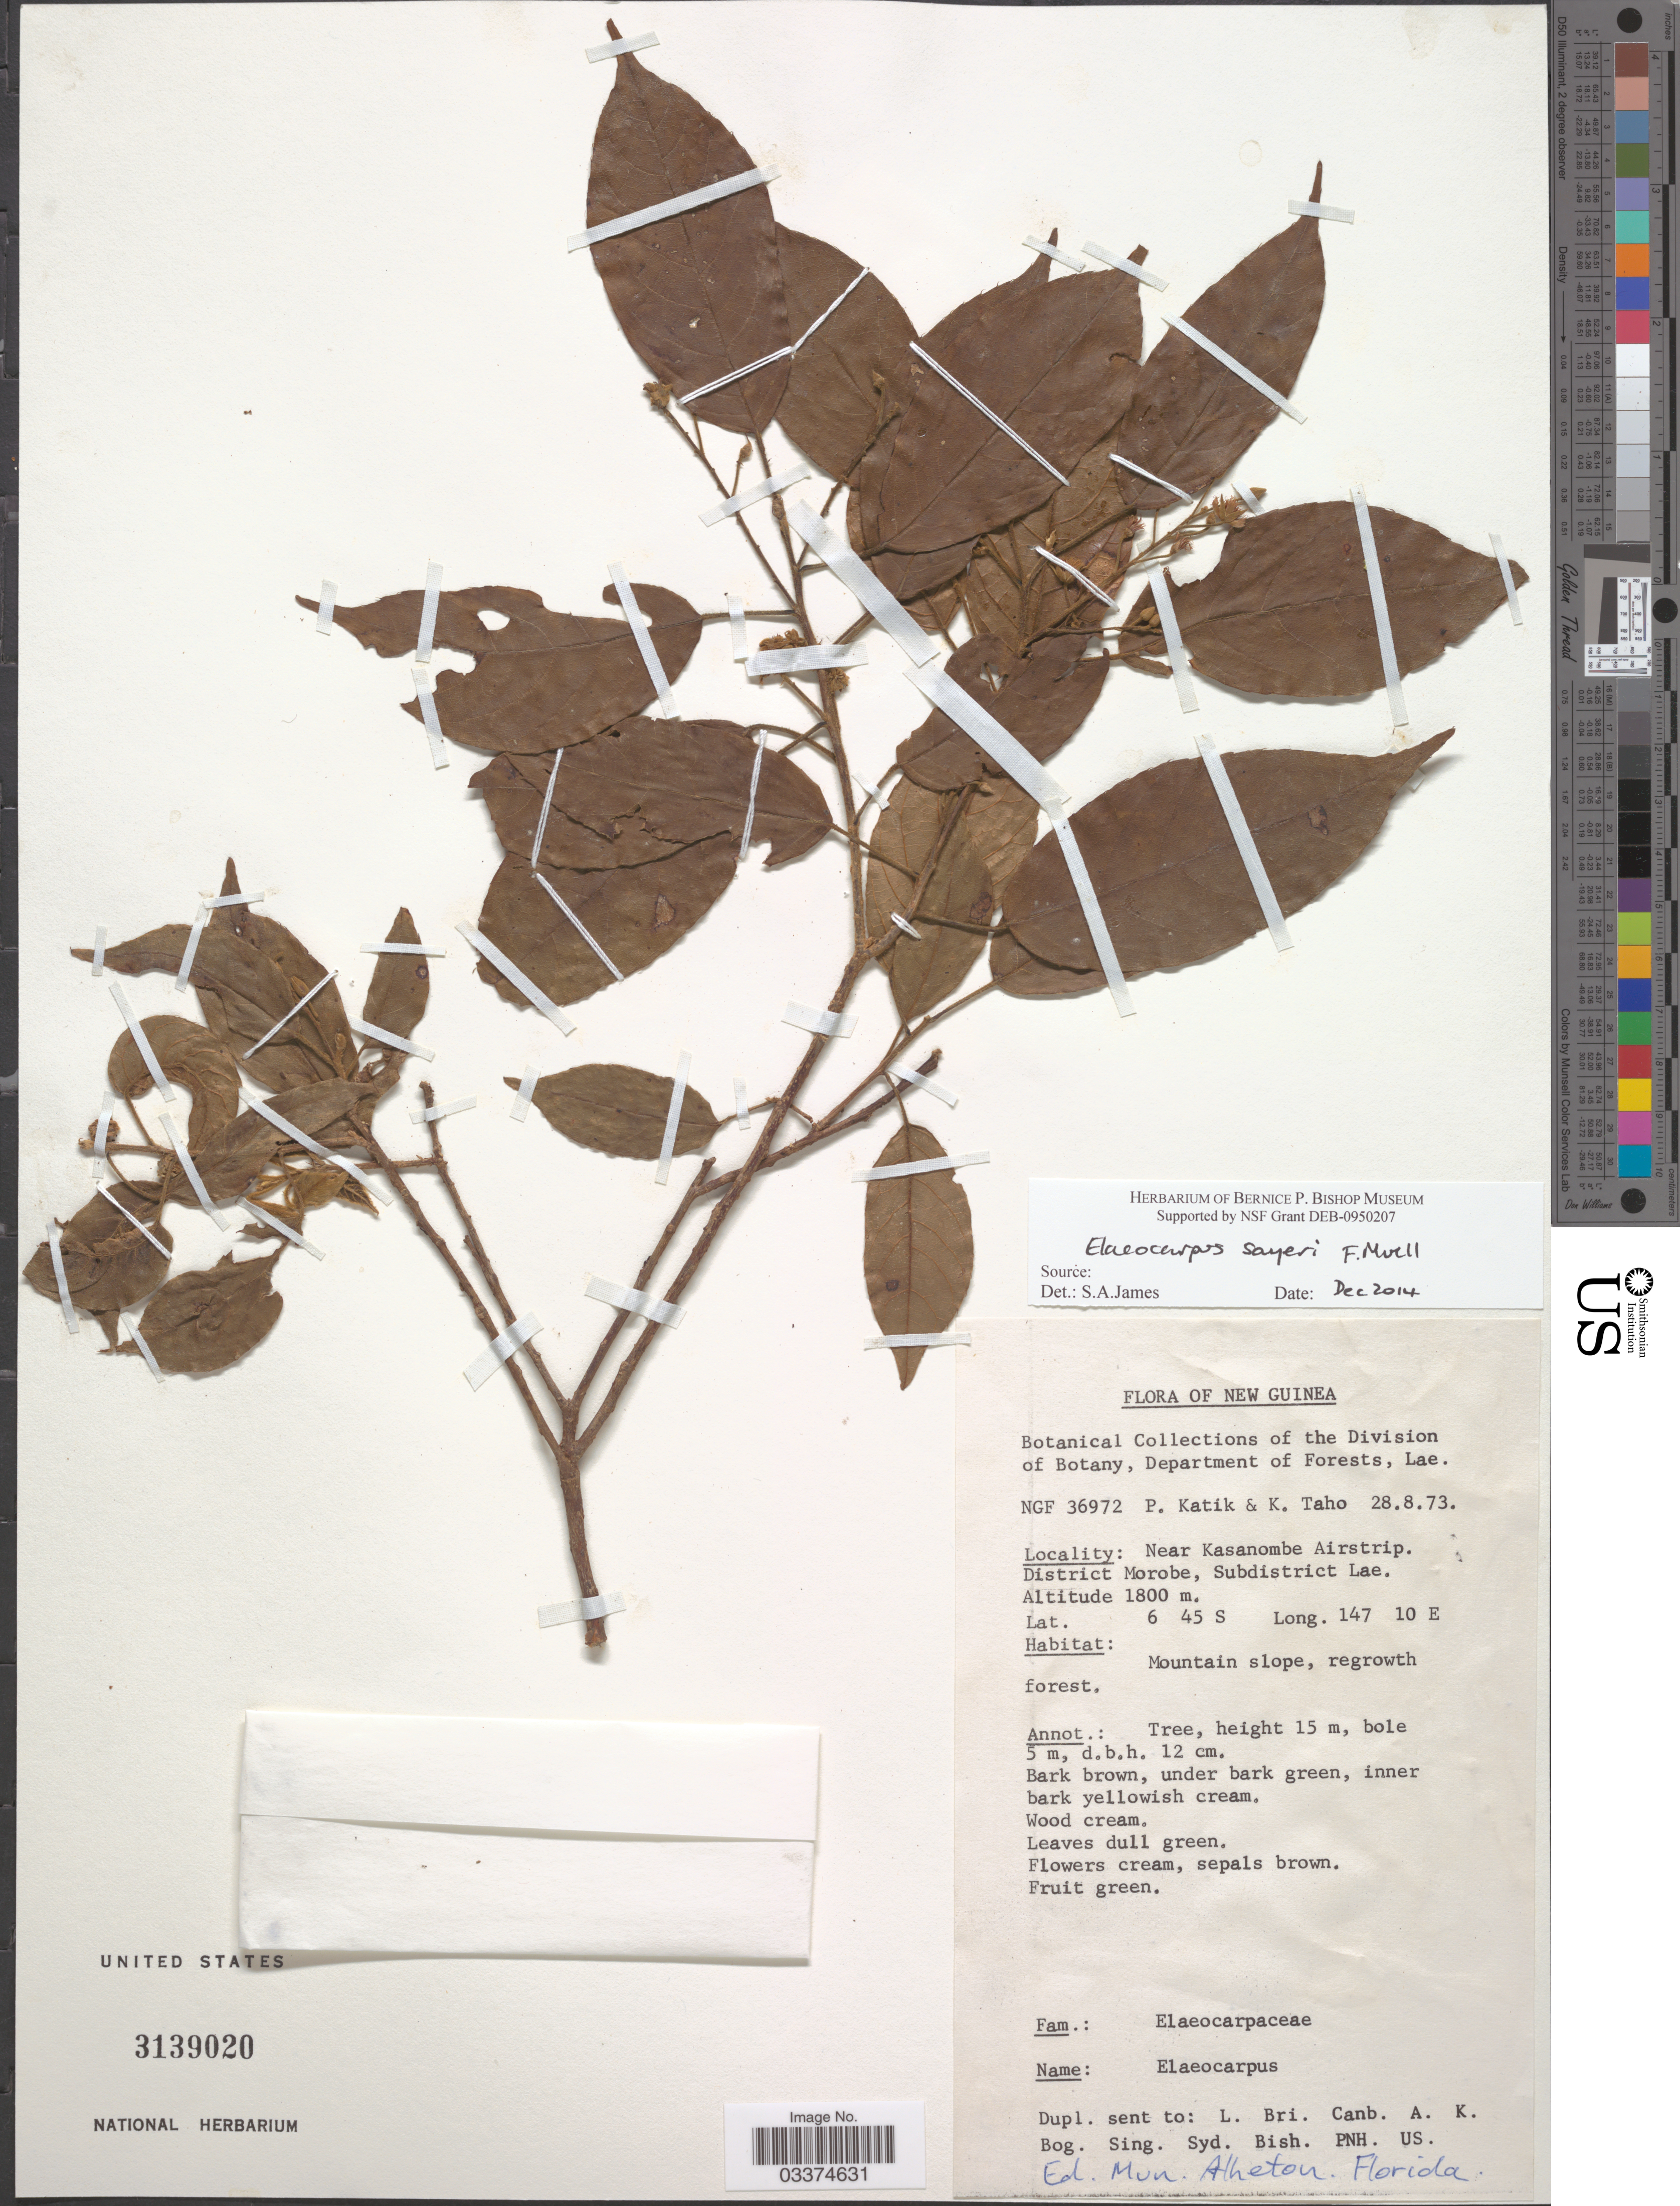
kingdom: Plantae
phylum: Tracheophyta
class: Magnoliopsida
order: Oxalidales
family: Elaeocarpaceae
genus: Elaeocarpus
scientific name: Elaeocarpus sayeri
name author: F. Muell.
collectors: P. Katik & K. Taho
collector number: NGF36972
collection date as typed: Transcribed d/m/y: 28/8/73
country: Papua New Guinea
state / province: Morobe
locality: New Guinea, Near Kasanombe Airstrip. District Morobe, Subdistrict Lae.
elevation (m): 1800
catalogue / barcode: US 3139020